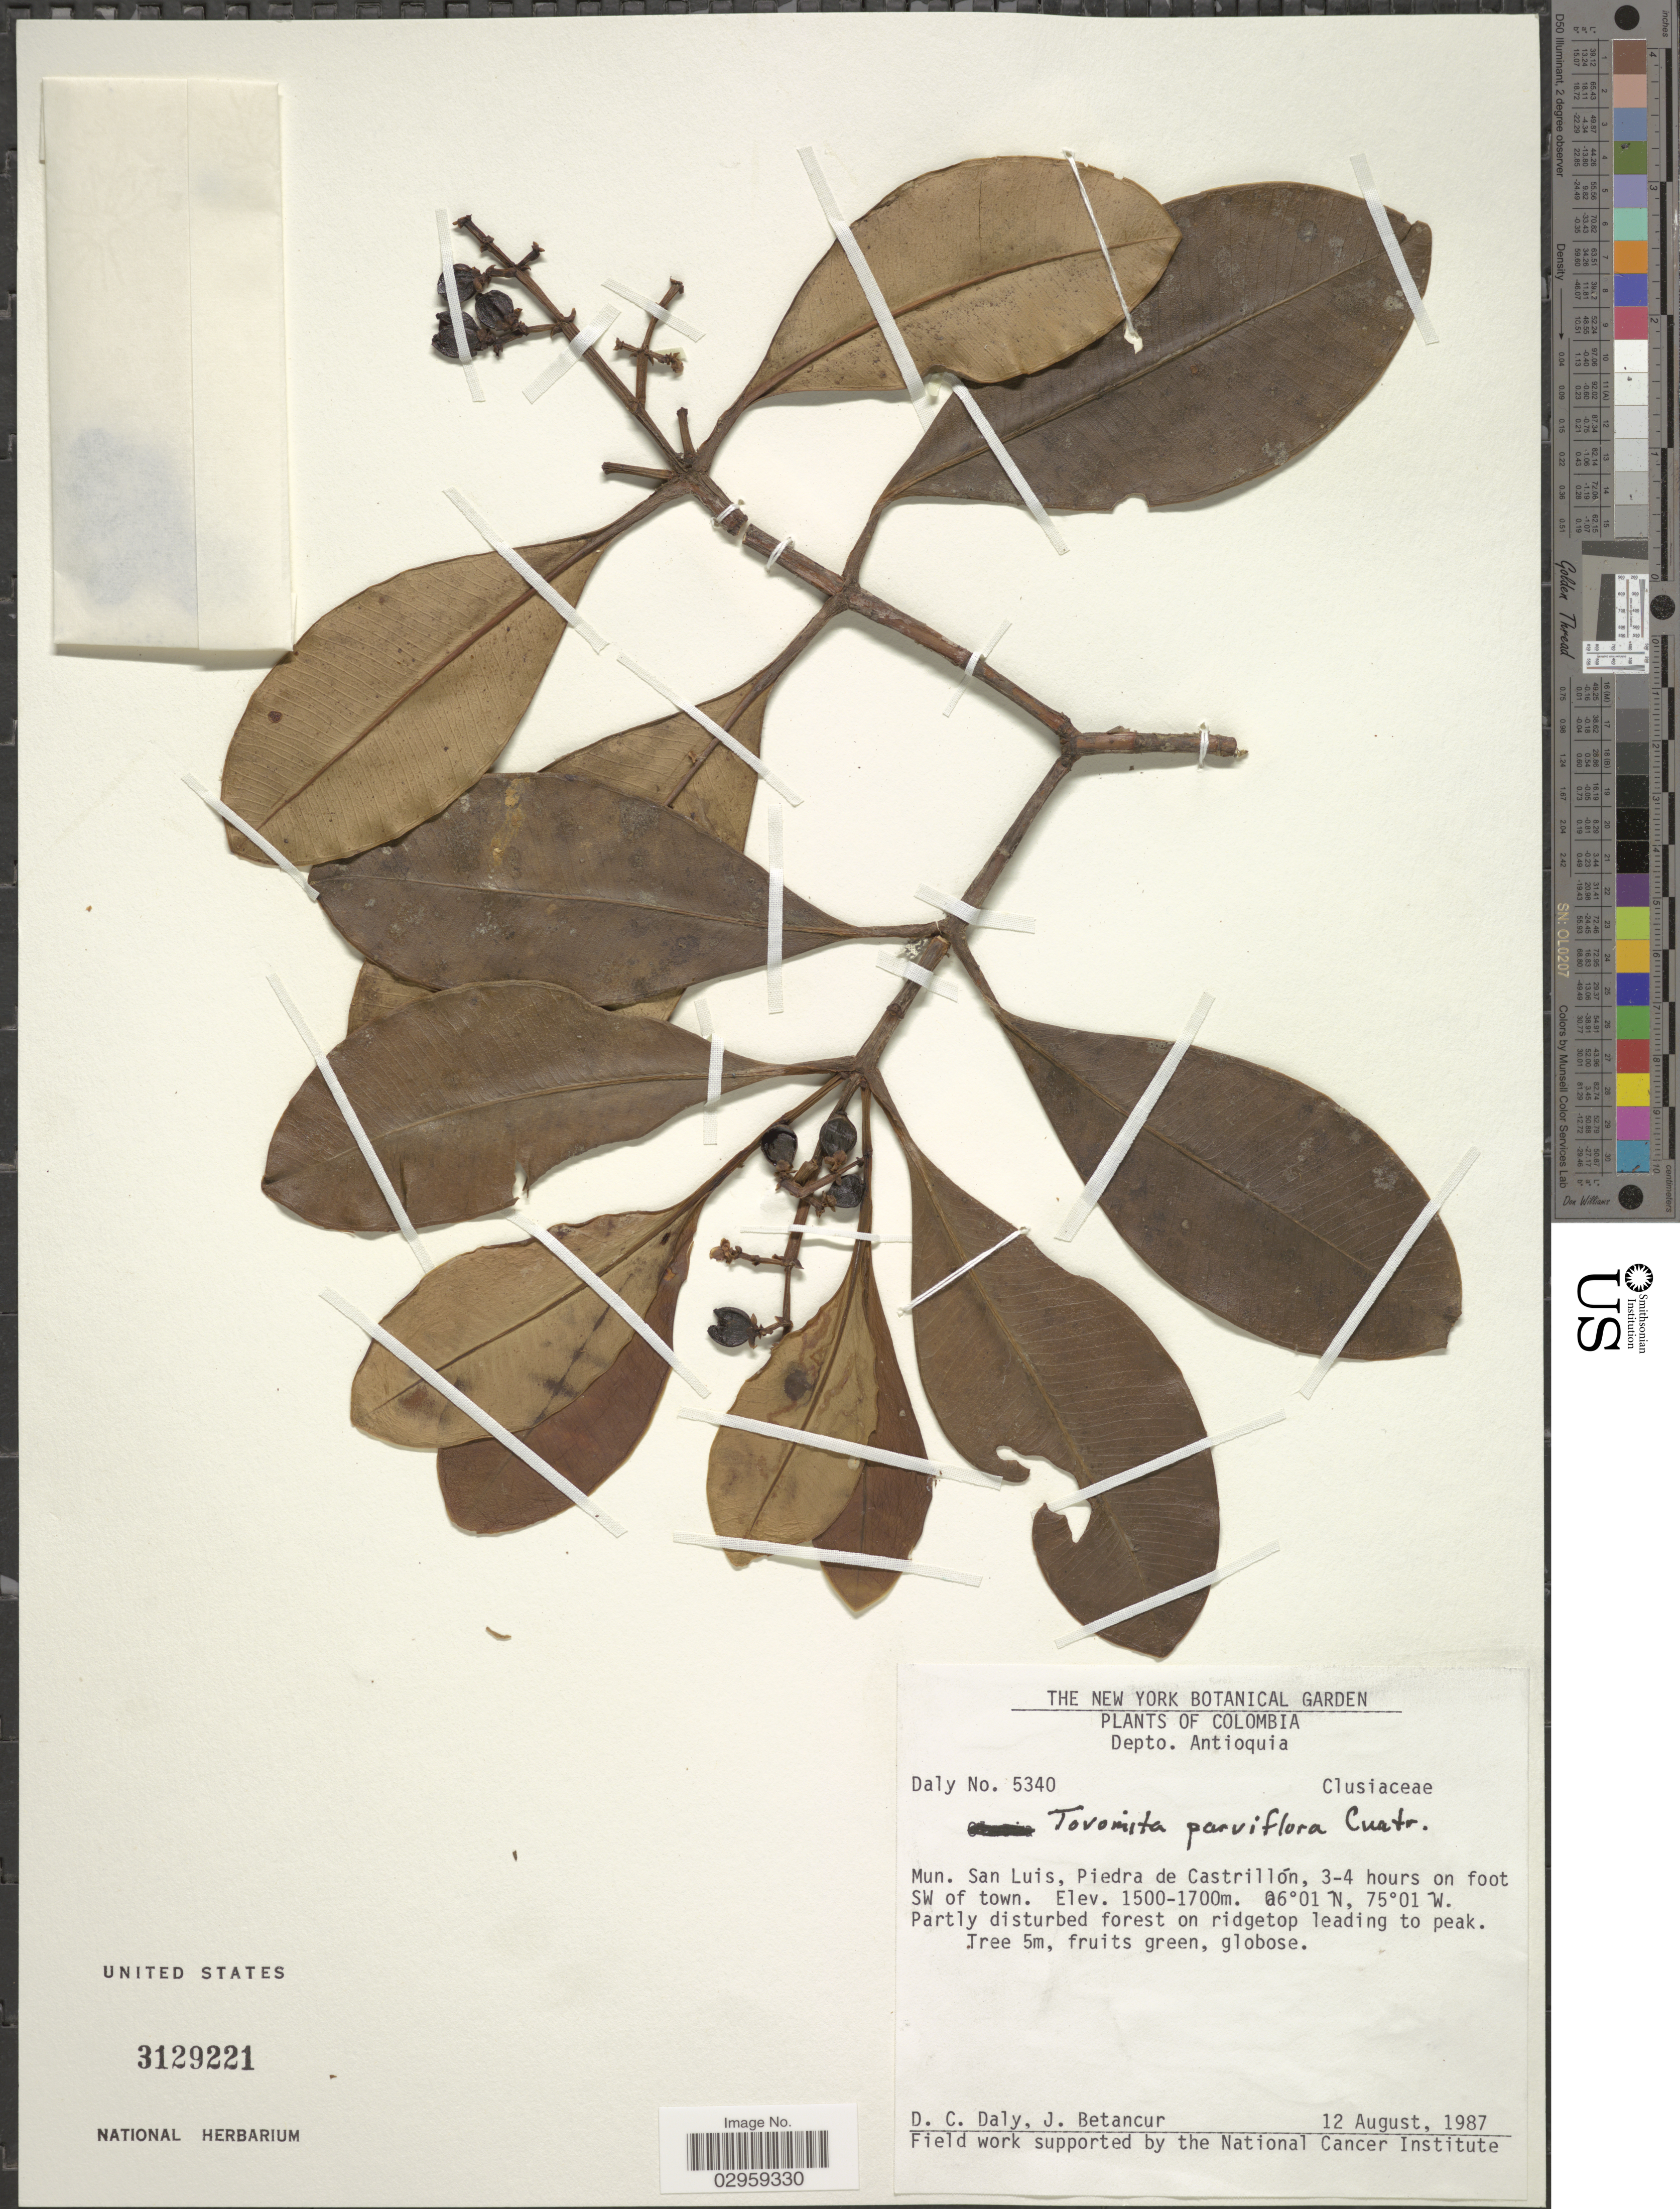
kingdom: Plantae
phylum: Tracheophyta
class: Magnoliopsida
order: Malpighiales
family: Clusiaceae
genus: Clusia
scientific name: Clusia ducuoides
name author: Engl.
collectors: D. C. Daly & J. Betancur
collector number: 5340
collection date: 1987-08-12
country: Colombia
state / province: Antioquia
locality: Depto. Antioquia. Mun San Luis, Piedra de Castrillón, 3-4 hours on foot SW of town.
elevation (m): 1500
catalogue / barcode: US 3129221